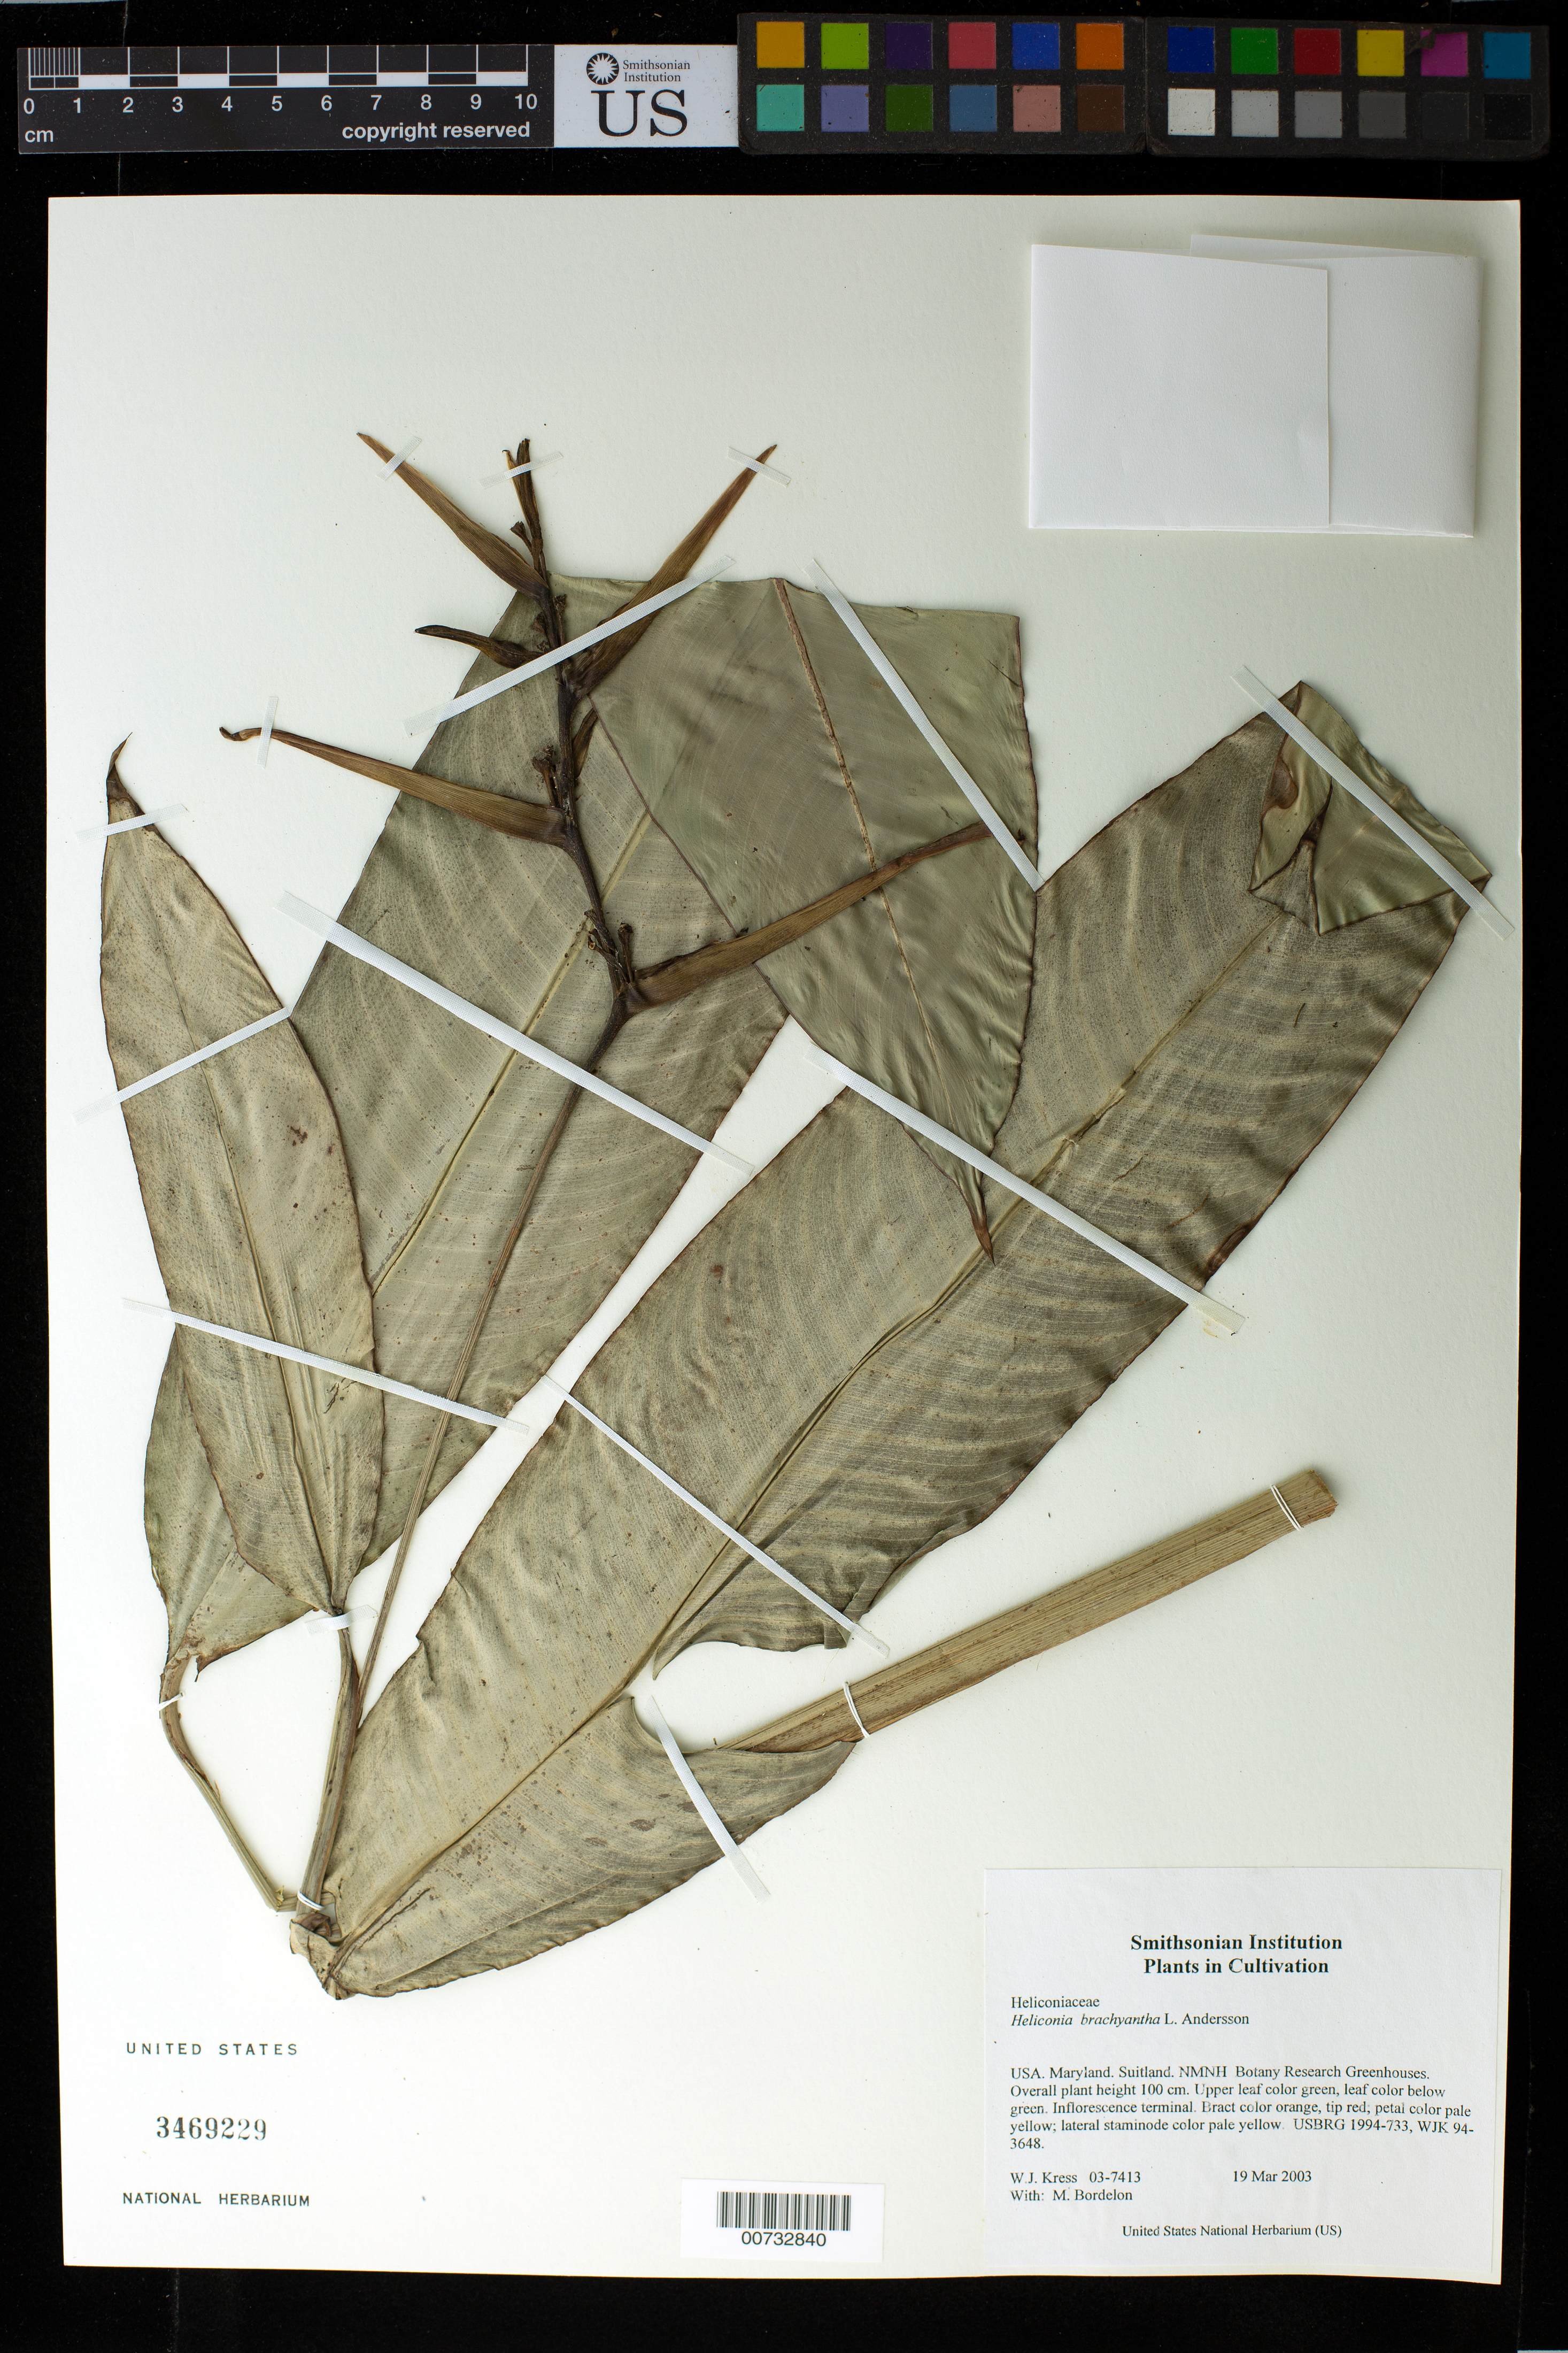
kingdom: Plantae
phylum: Tracheophyta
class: Liliopsida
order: Zingiberales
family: Heliconiaceae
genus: Heliconia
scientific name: Heliconia brachyantha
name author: L. Andersson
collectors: W. J. Kress & M. Bordelon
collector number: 03-7413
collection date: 2003-03-19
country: United States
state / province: Maryland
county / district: Prince George's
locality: NMNH Botany Research Greenhouses. Suitland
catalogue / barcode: US 3469229